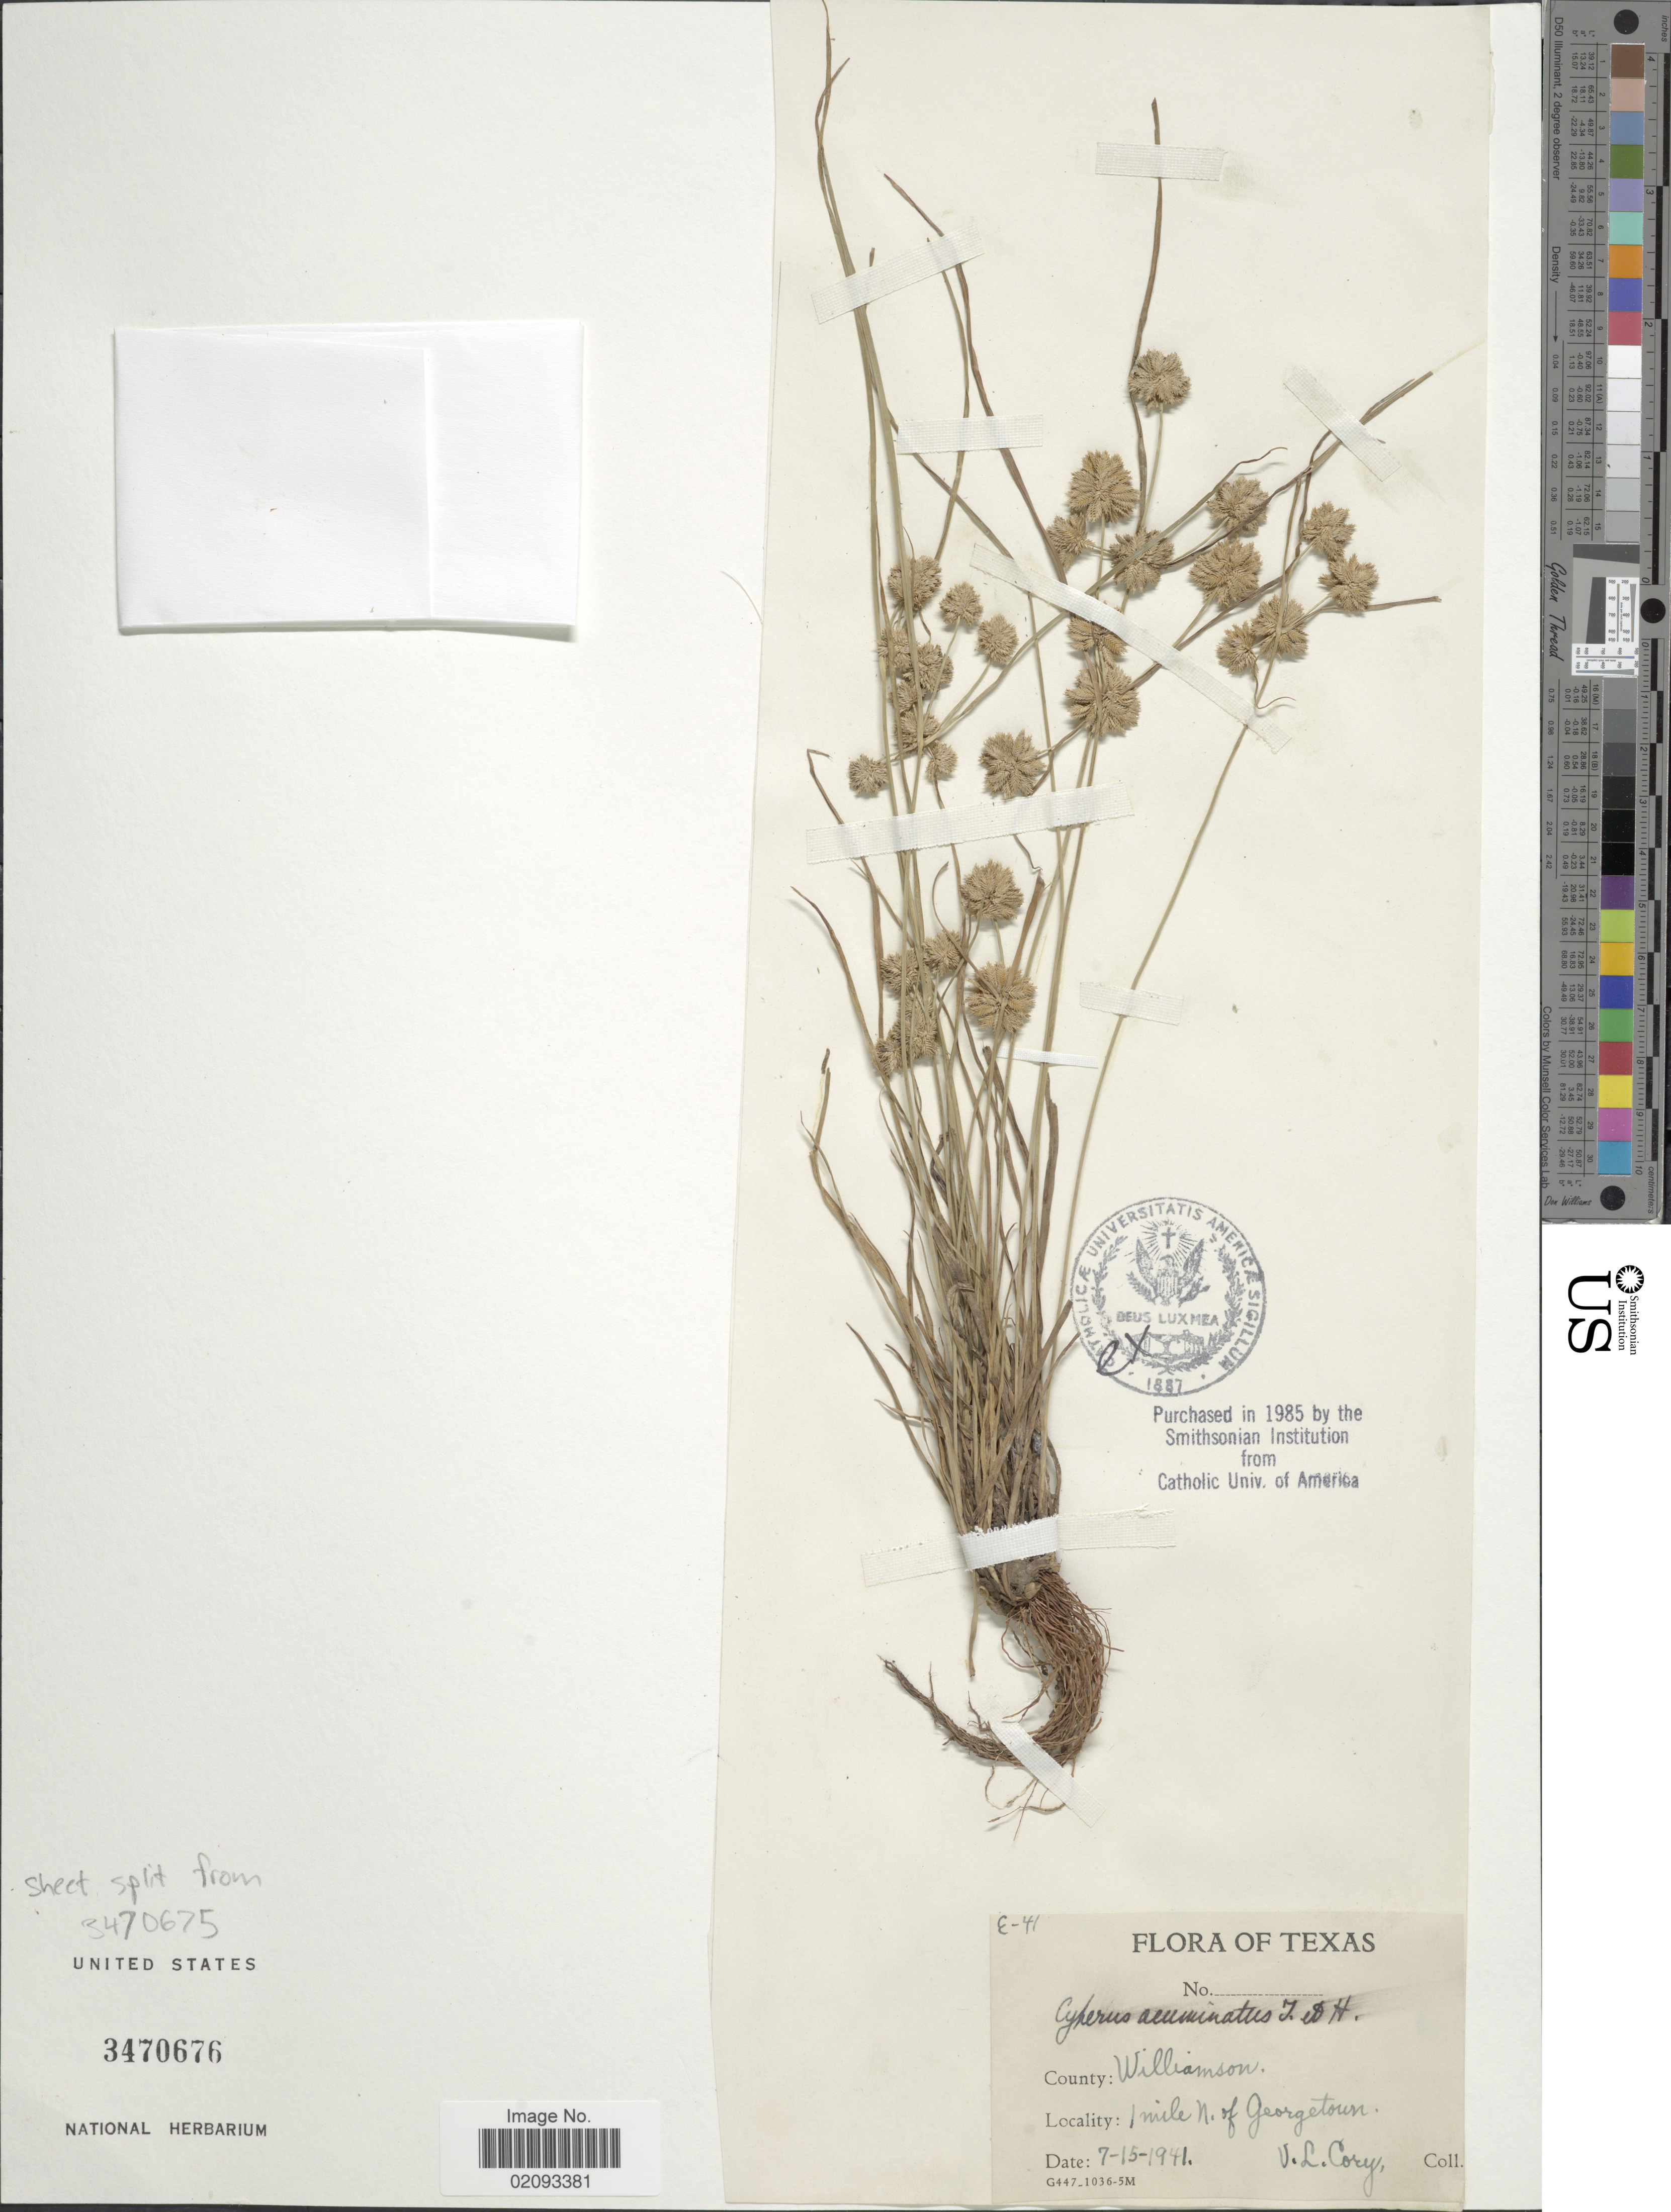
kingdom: Plantae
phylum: Tracheophyta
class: Liliopsida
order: Poales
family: Cyperaceae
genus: Cyperus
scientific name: Cyperus acuminatus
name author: Torr. & Hook.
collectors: V. Cory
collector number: E-41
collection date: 1941-07-15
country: United States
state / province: Texas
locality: County: Williamson. 1 mile N. of Georgetown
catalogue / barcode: US 3470676